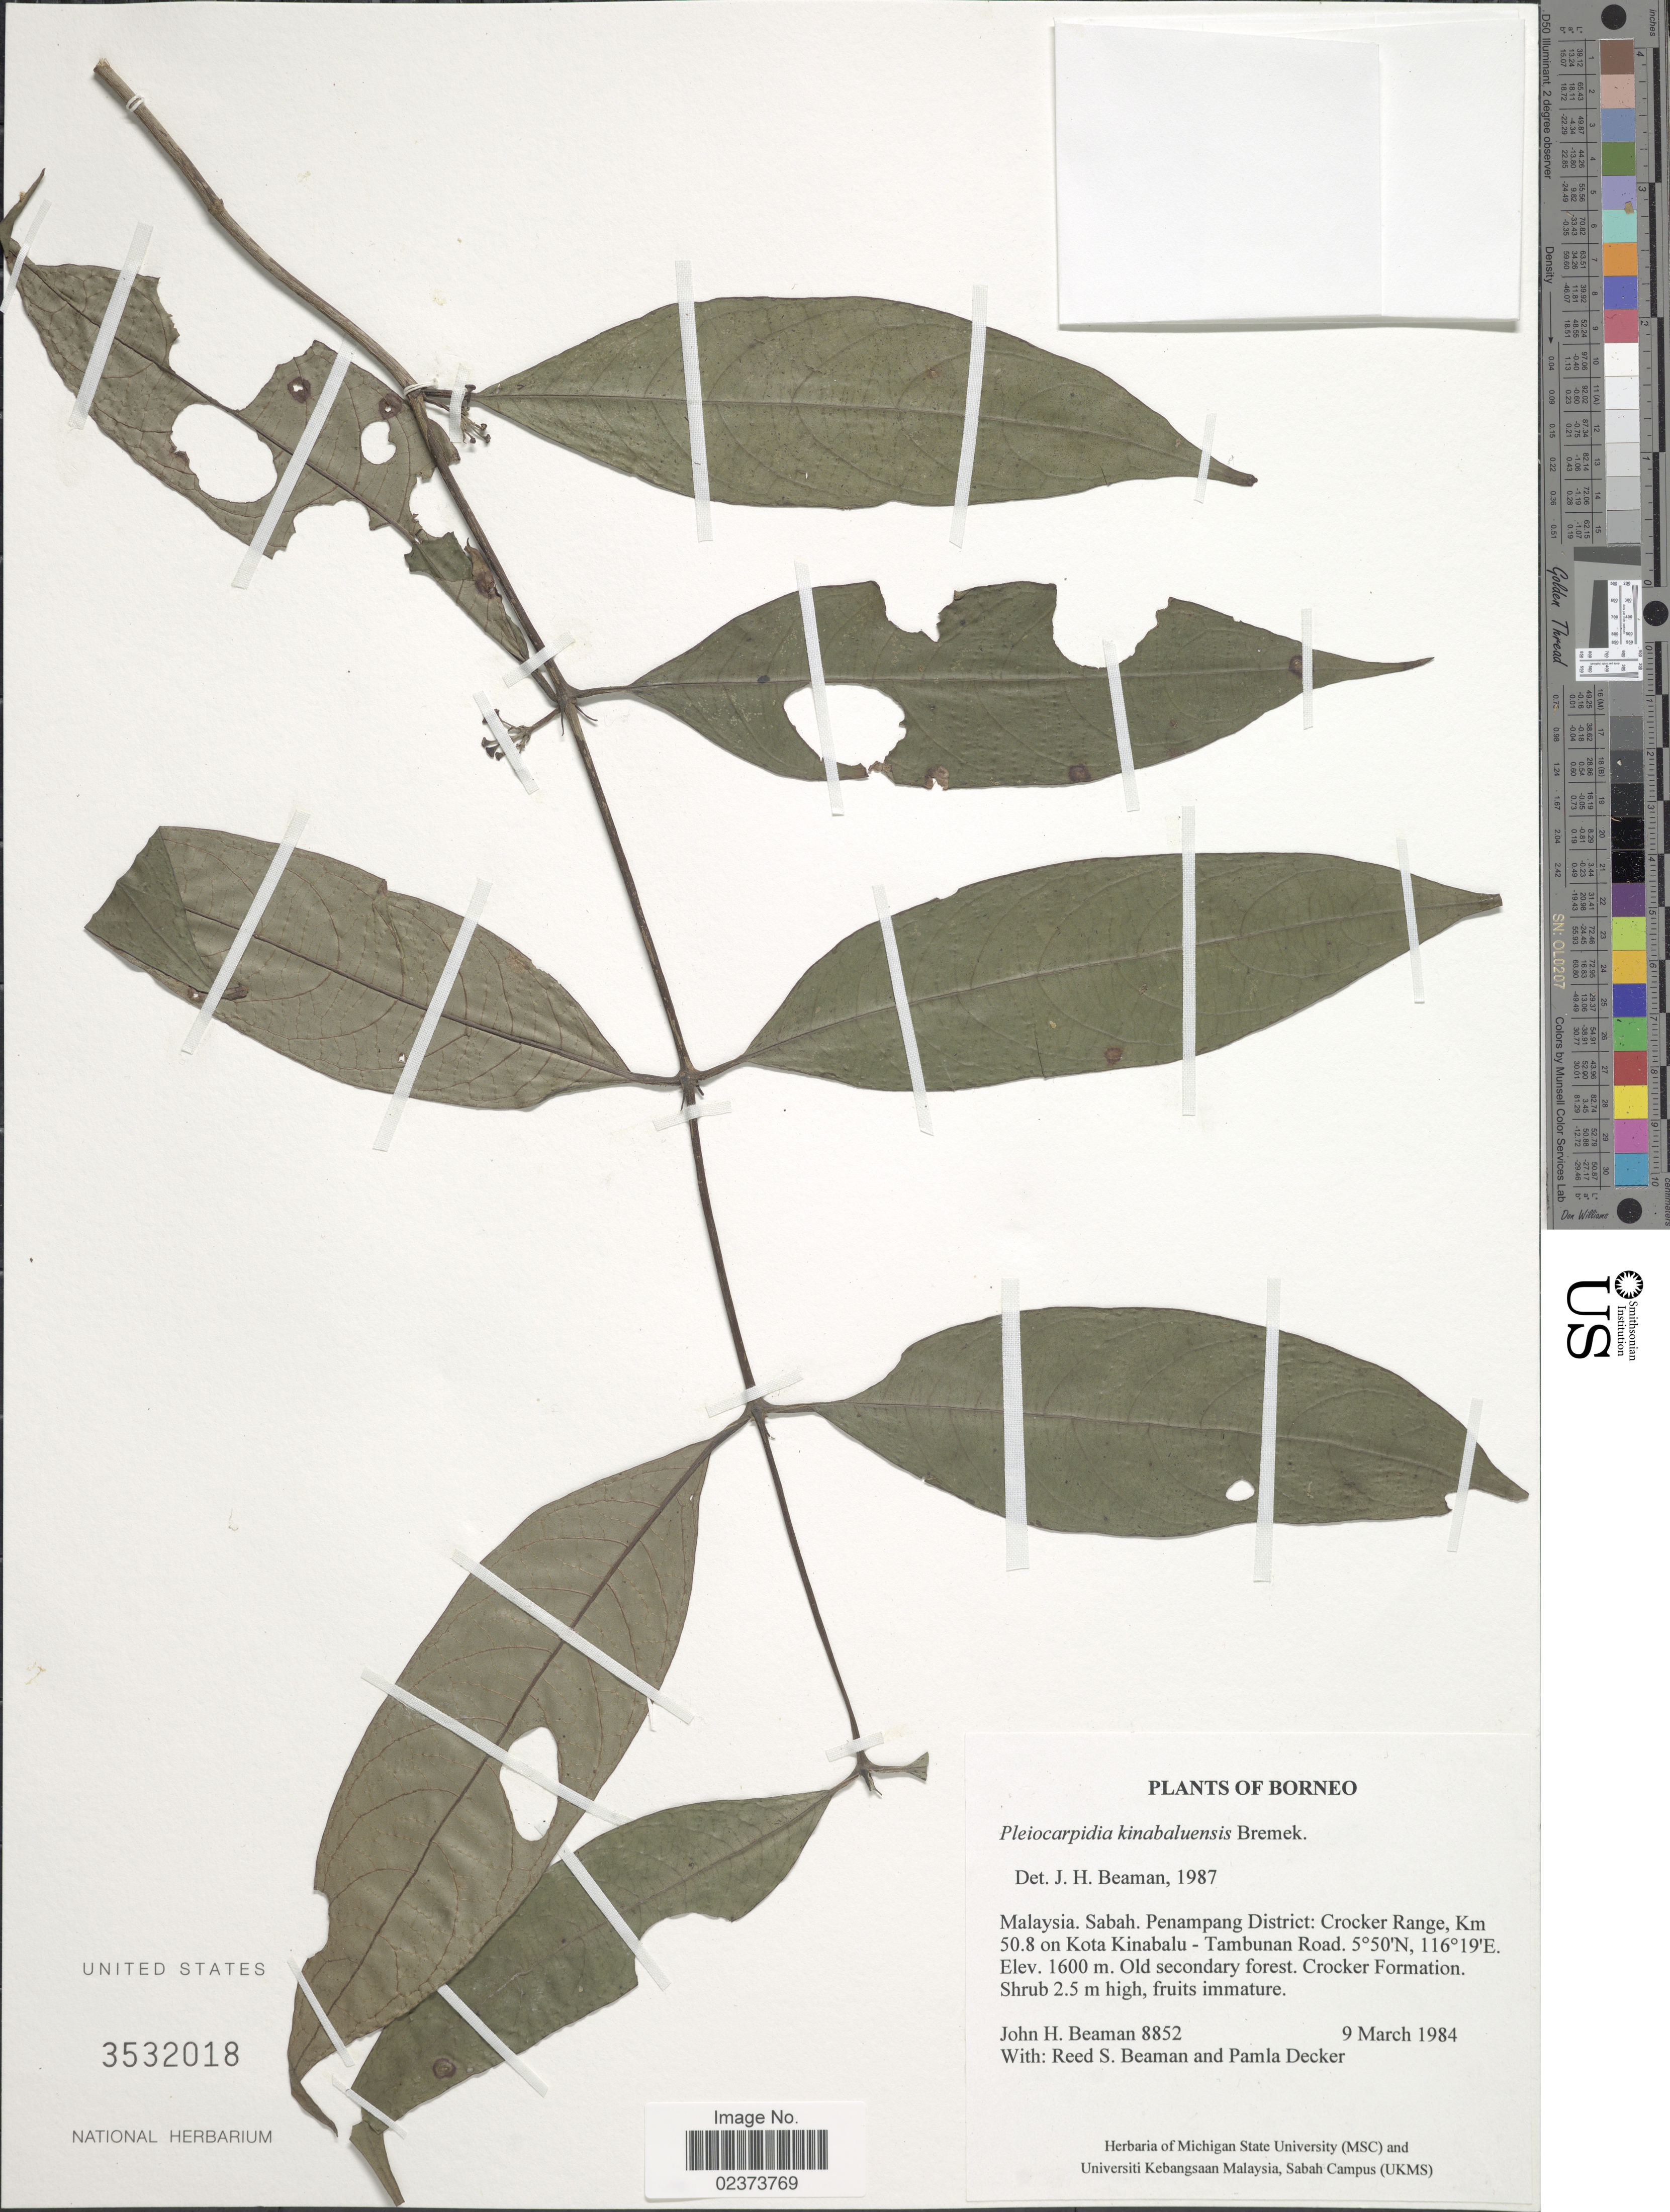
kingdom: Plantae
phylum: Tracheophyta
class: Magnoliopsida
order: Gentianales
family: Rubiaceae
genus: Pleiocarpidia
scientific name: Pleiocarpidia kinabaluensis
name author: Bremek.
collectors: J. H. Beaman, R. S. Beaman & P. Decker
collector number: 8852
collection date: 1984-03-09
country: Malaysia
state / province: Sabah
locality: Malaysia, Sabah, Penampang District: Crocker Range, Km 50.8 on Kota Kinabalu, Tambunan Road, Borneo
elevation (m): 1600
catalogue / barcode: US 3532018